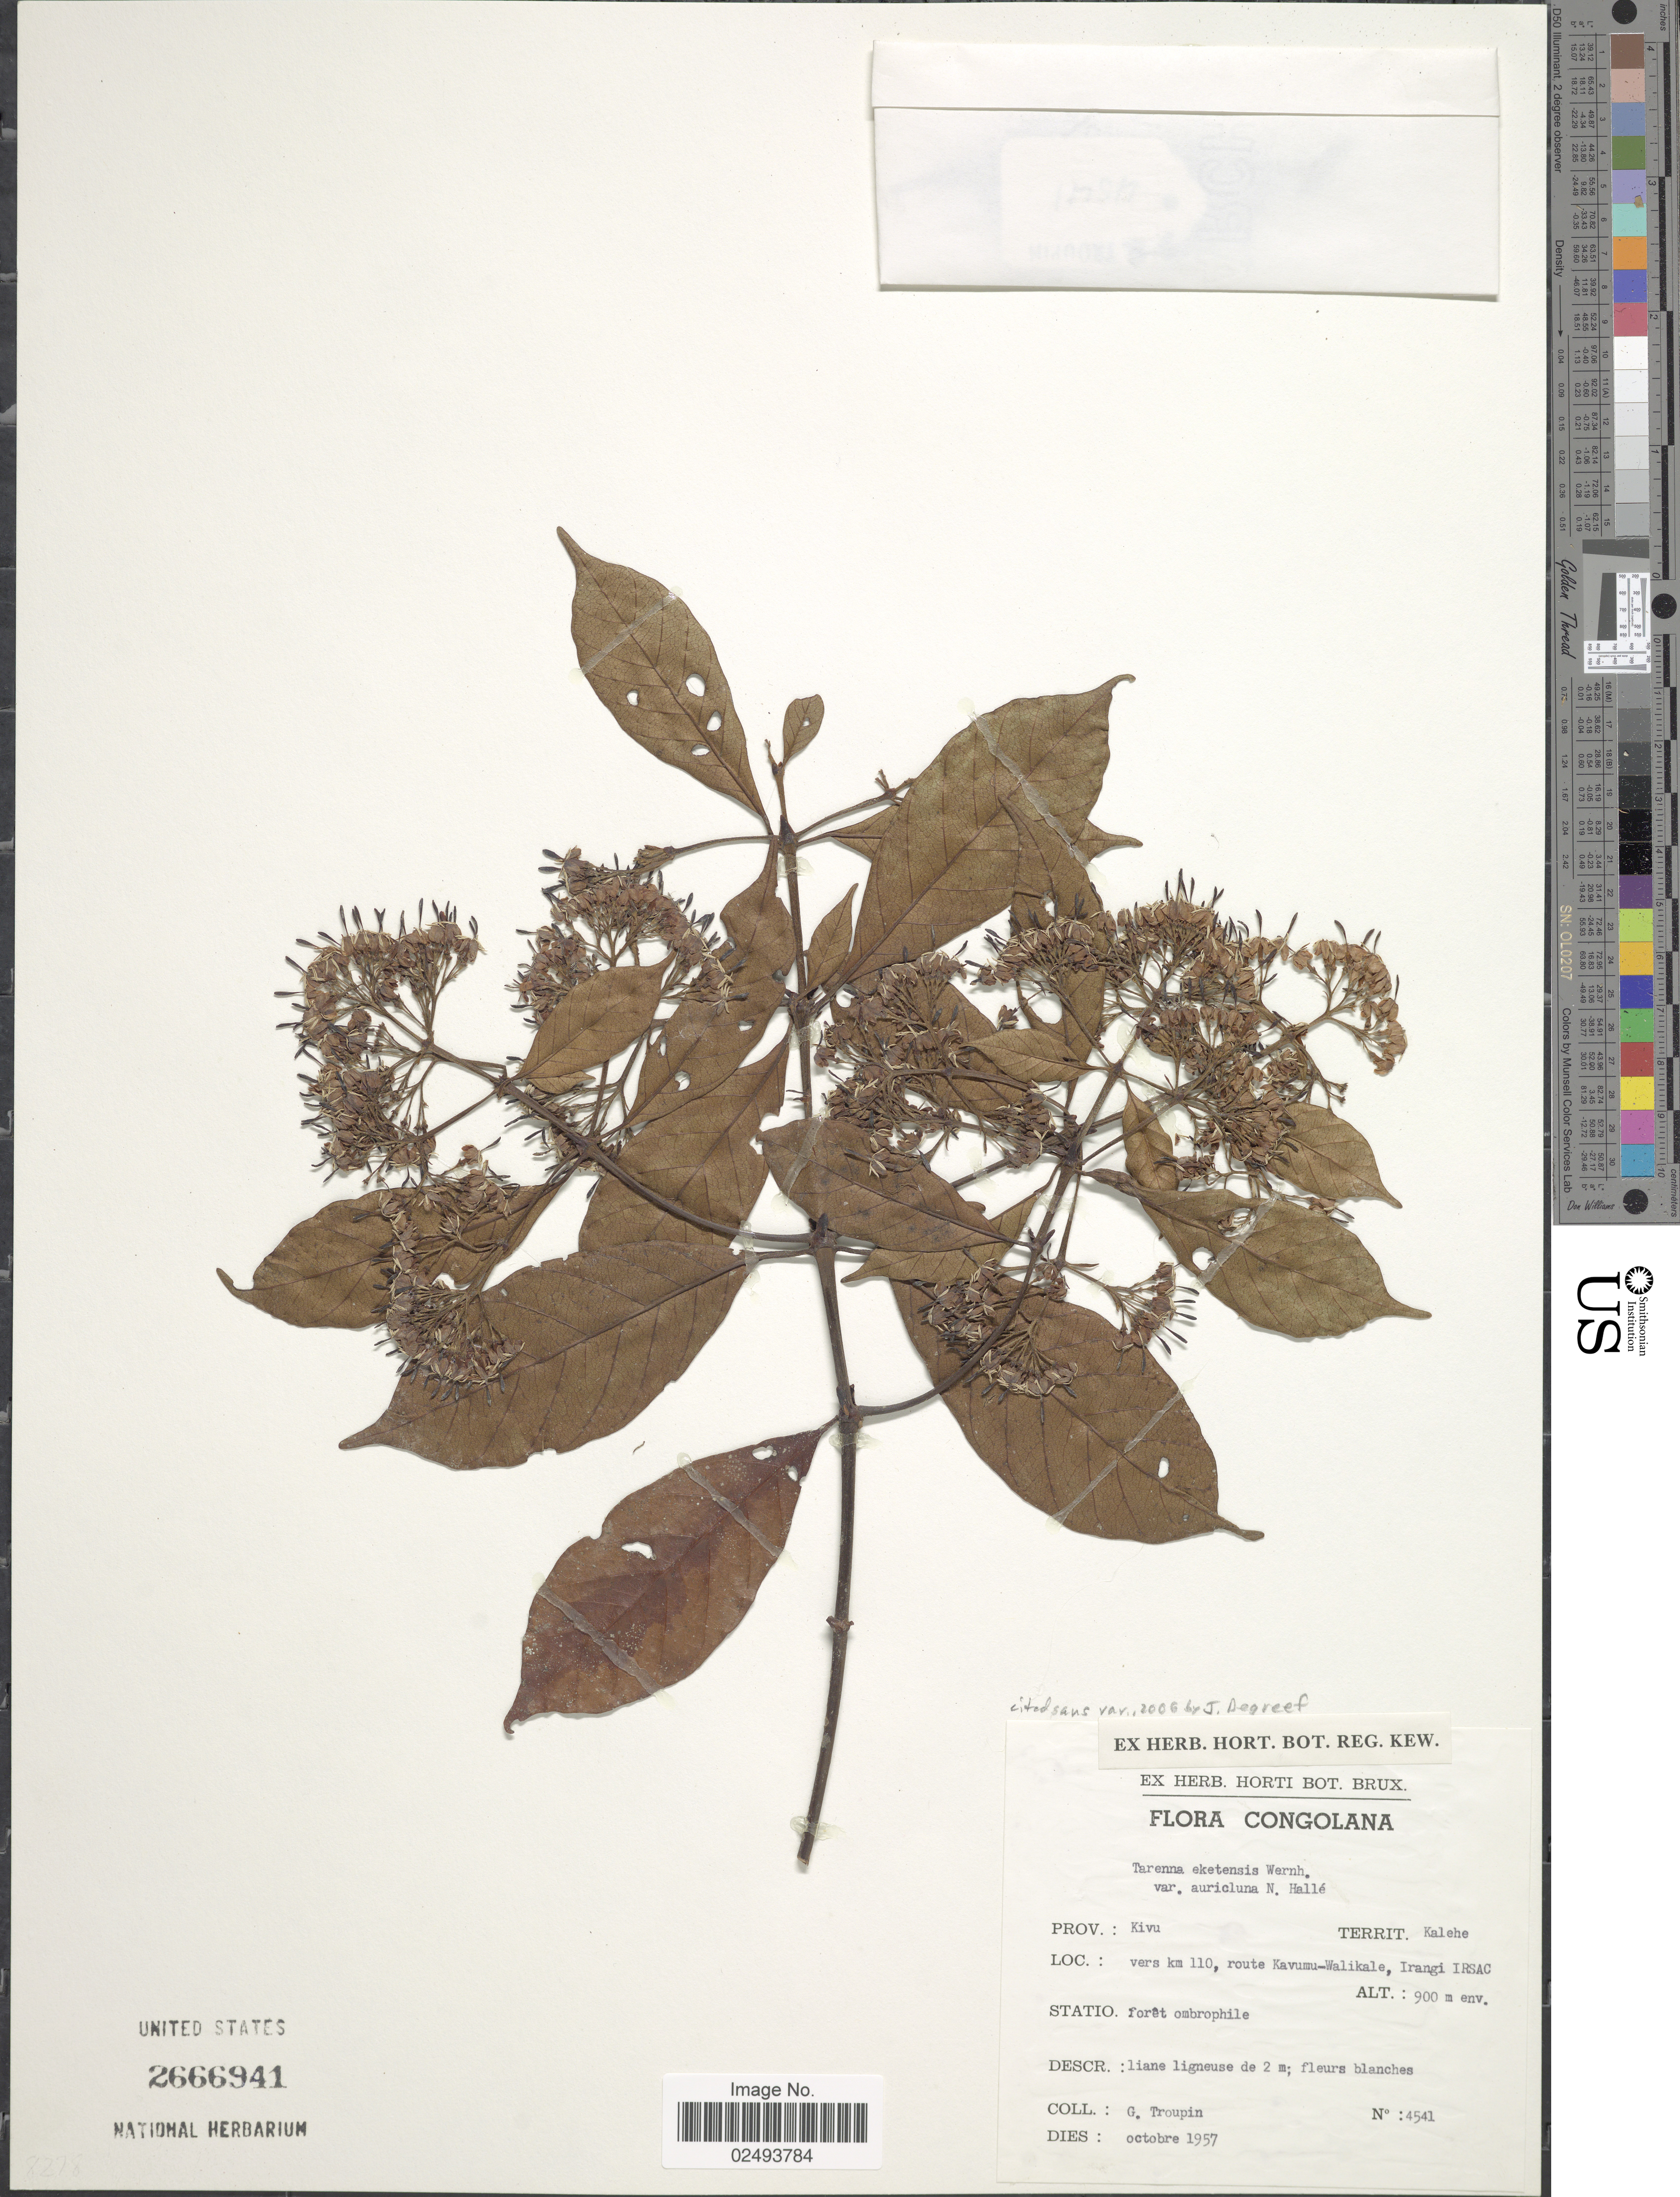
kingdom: Plantae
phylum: Tracheophyta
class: Magnoliopsida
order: Gentianales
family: Rubiaceae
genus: Tarenna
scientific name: Tarenna eketensis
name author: Wernham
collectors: G. Troupin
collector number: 4541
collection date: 1957-10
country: Congo, Democratic Republic of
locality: Congo Belgicae. Prov.: Kivu, Territ. Kalehe, route Kavumu - Walikale vers km 110, Irangi IRSAC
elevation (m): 900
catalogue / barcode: US 2666941